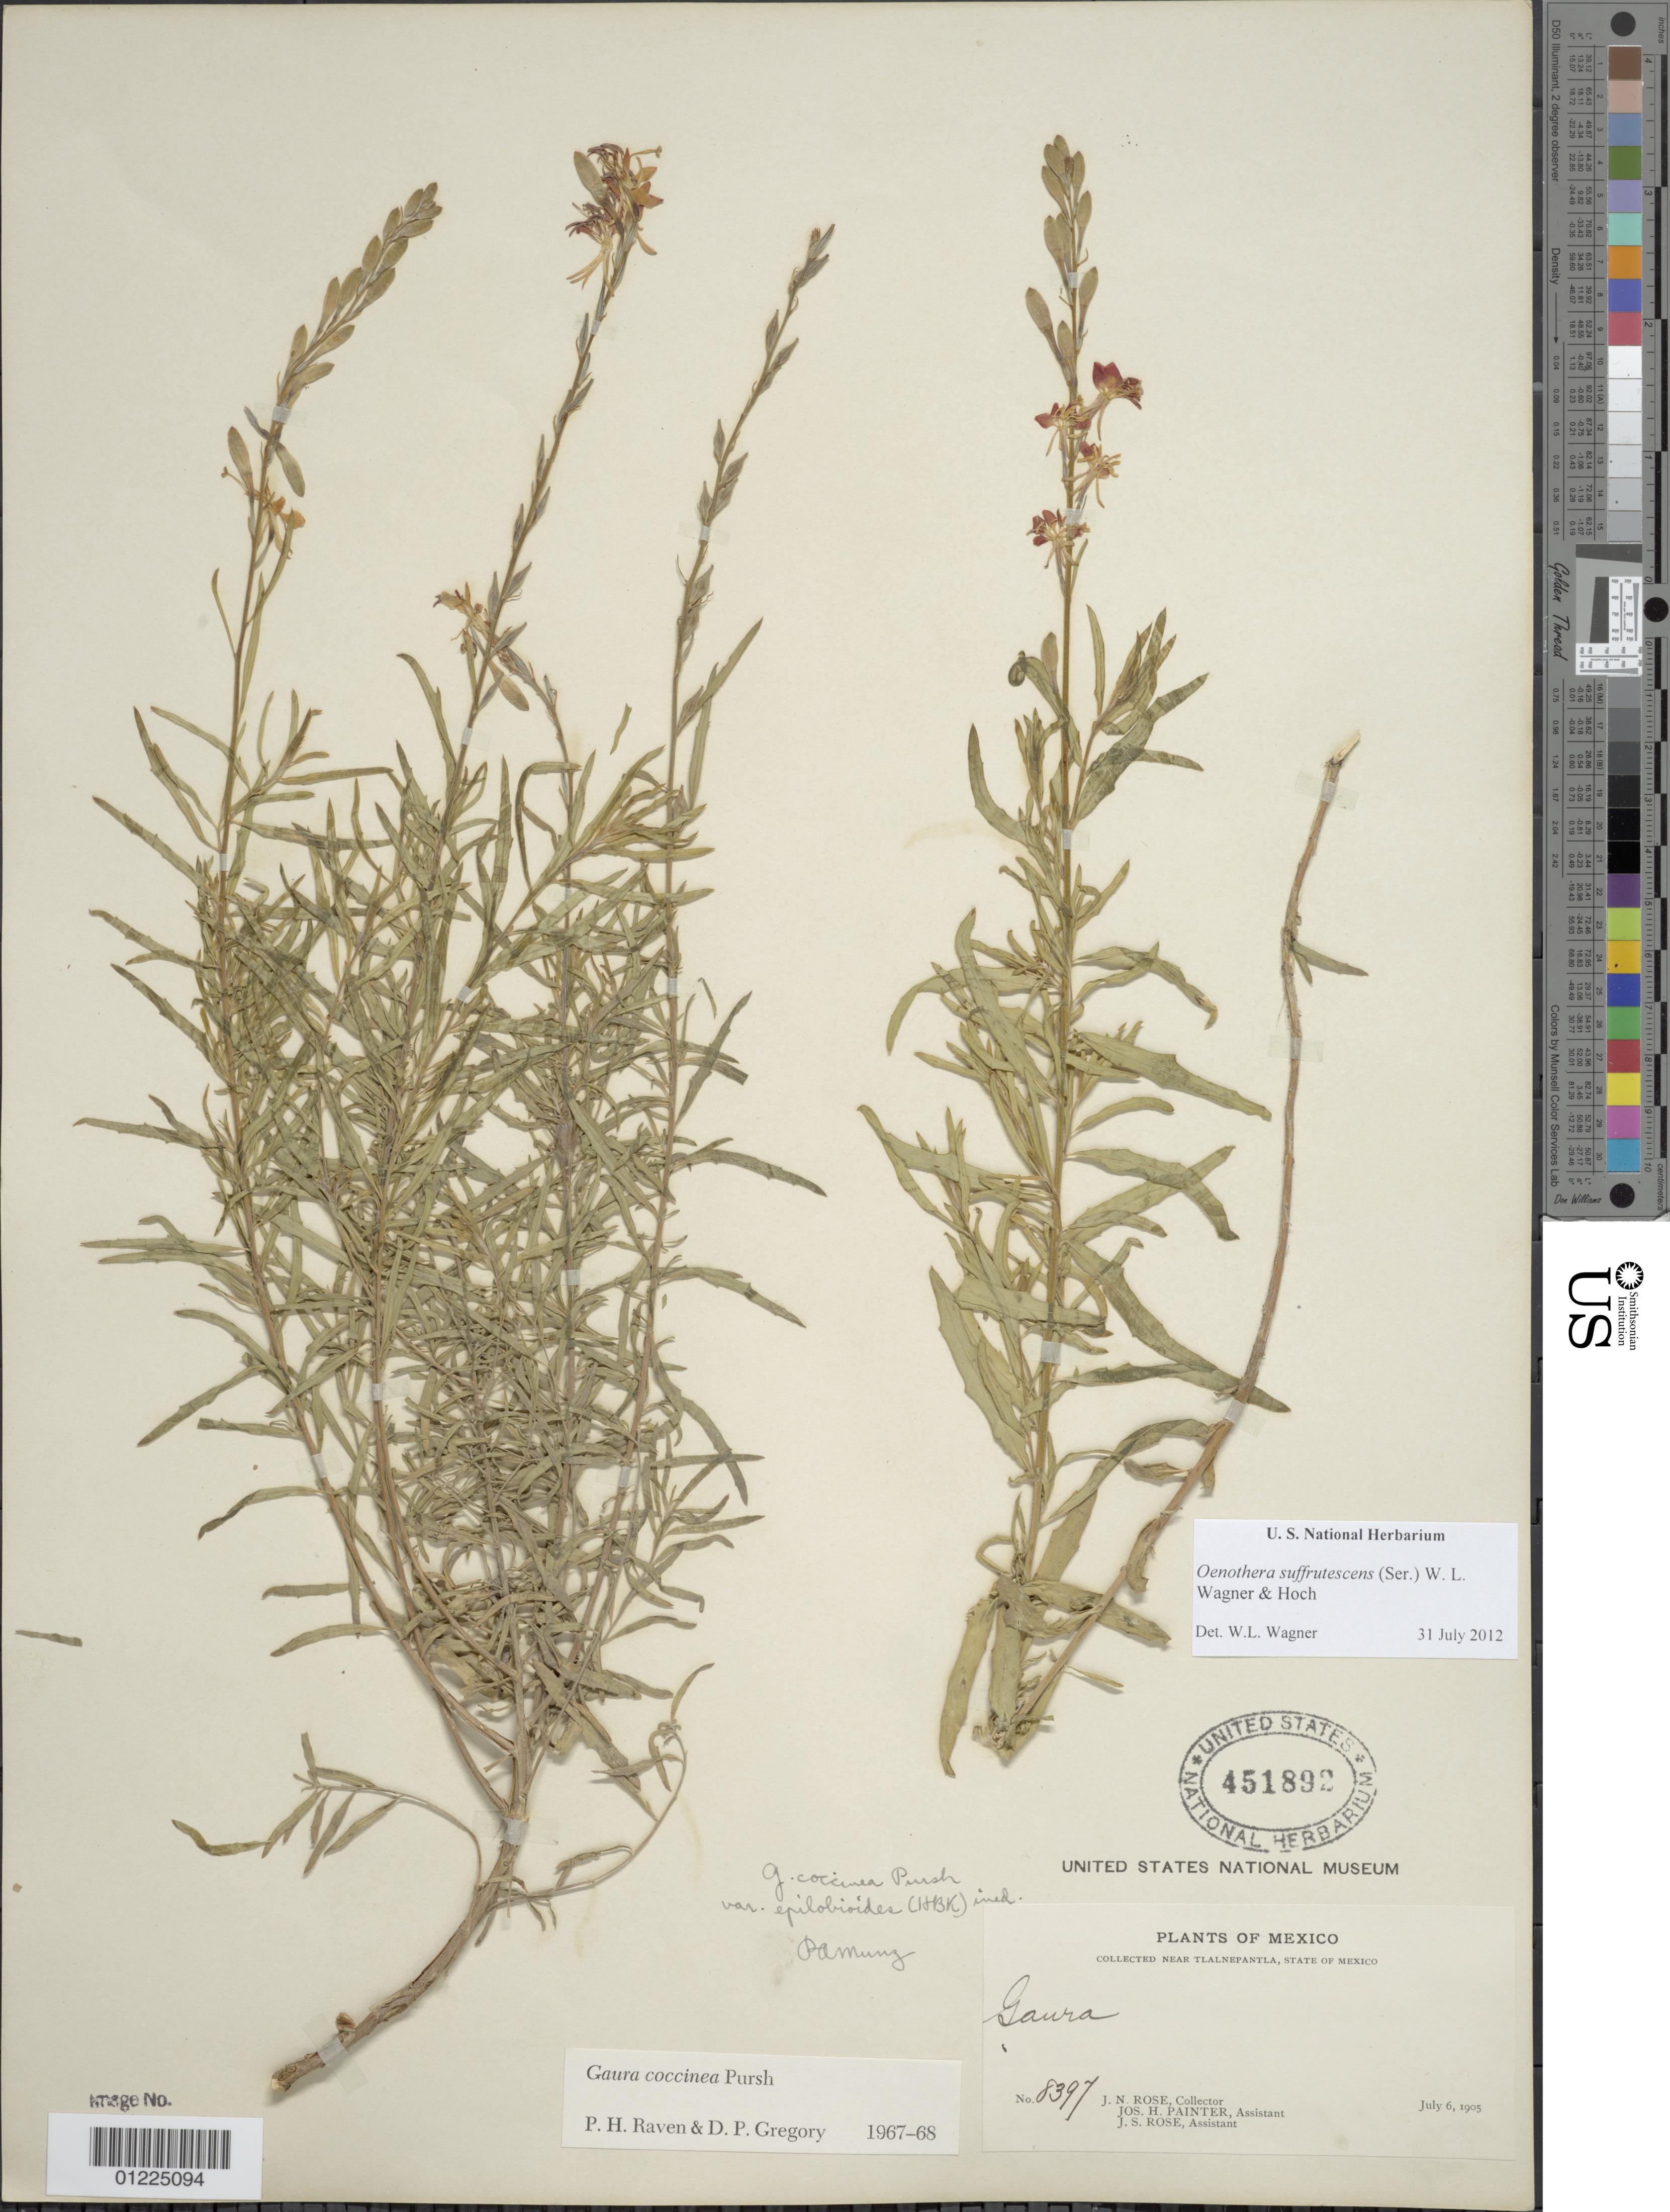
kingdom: Plantae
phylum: Tracheophyta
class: Magnoliopsida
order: Myrtales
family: Onagraceae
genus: Oenothera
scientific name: Oenothera suffrutescens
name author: (Ser.) W.L. Wagner & Hoch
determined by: Wagner, W. L., (BOT), Smithsonian Institution - National Museum of Natural History (UNITED STATES)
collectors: J. N. Rose, J. H. Painter & J. S. Rose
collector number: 8397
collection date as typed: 06 Jul 1905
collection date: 1905-07-06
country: Mexico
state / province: México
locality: Near Tlalnepantla.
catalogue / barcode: US 451892